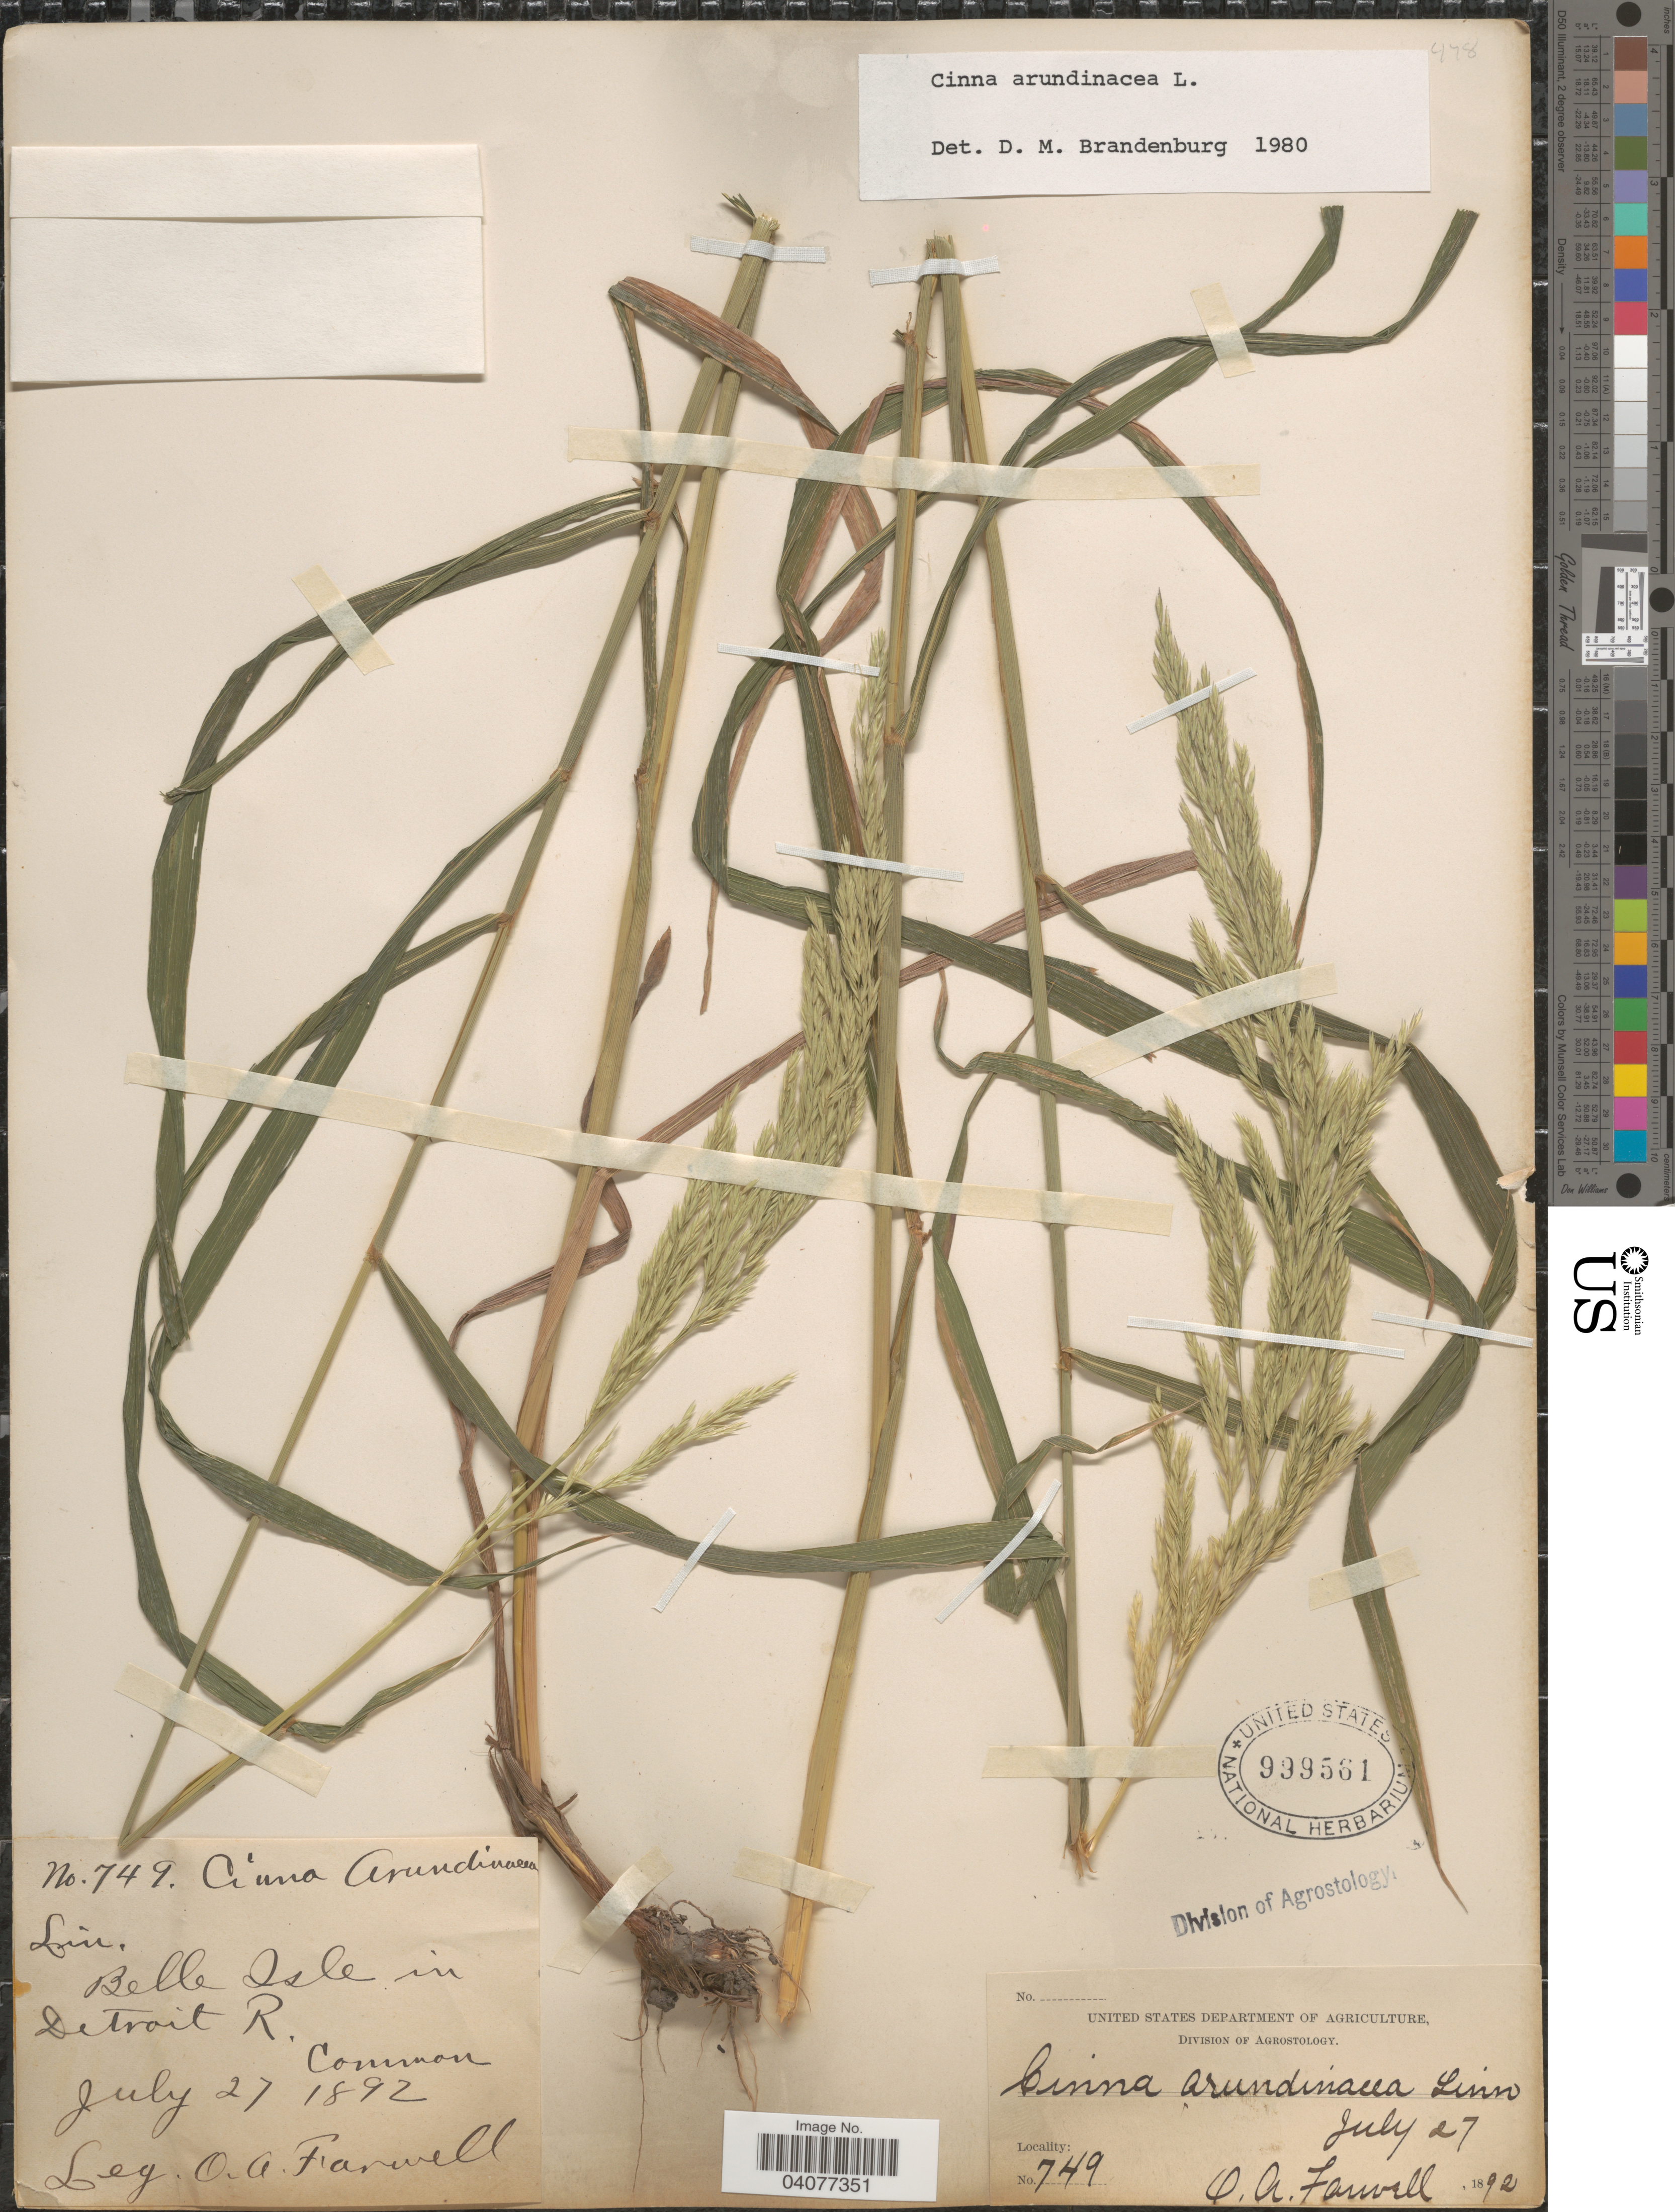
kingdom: Plantae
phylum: Tracheophyta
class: Liliopsida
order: Poales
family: Poaceae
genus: Cinna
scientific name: Cinna arundinacea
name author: L.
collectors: O. Farwell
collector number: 749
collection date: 1892-07-27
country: United States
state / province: Michigan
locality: Belle Isle in Detroit R.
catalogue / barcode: US 999561